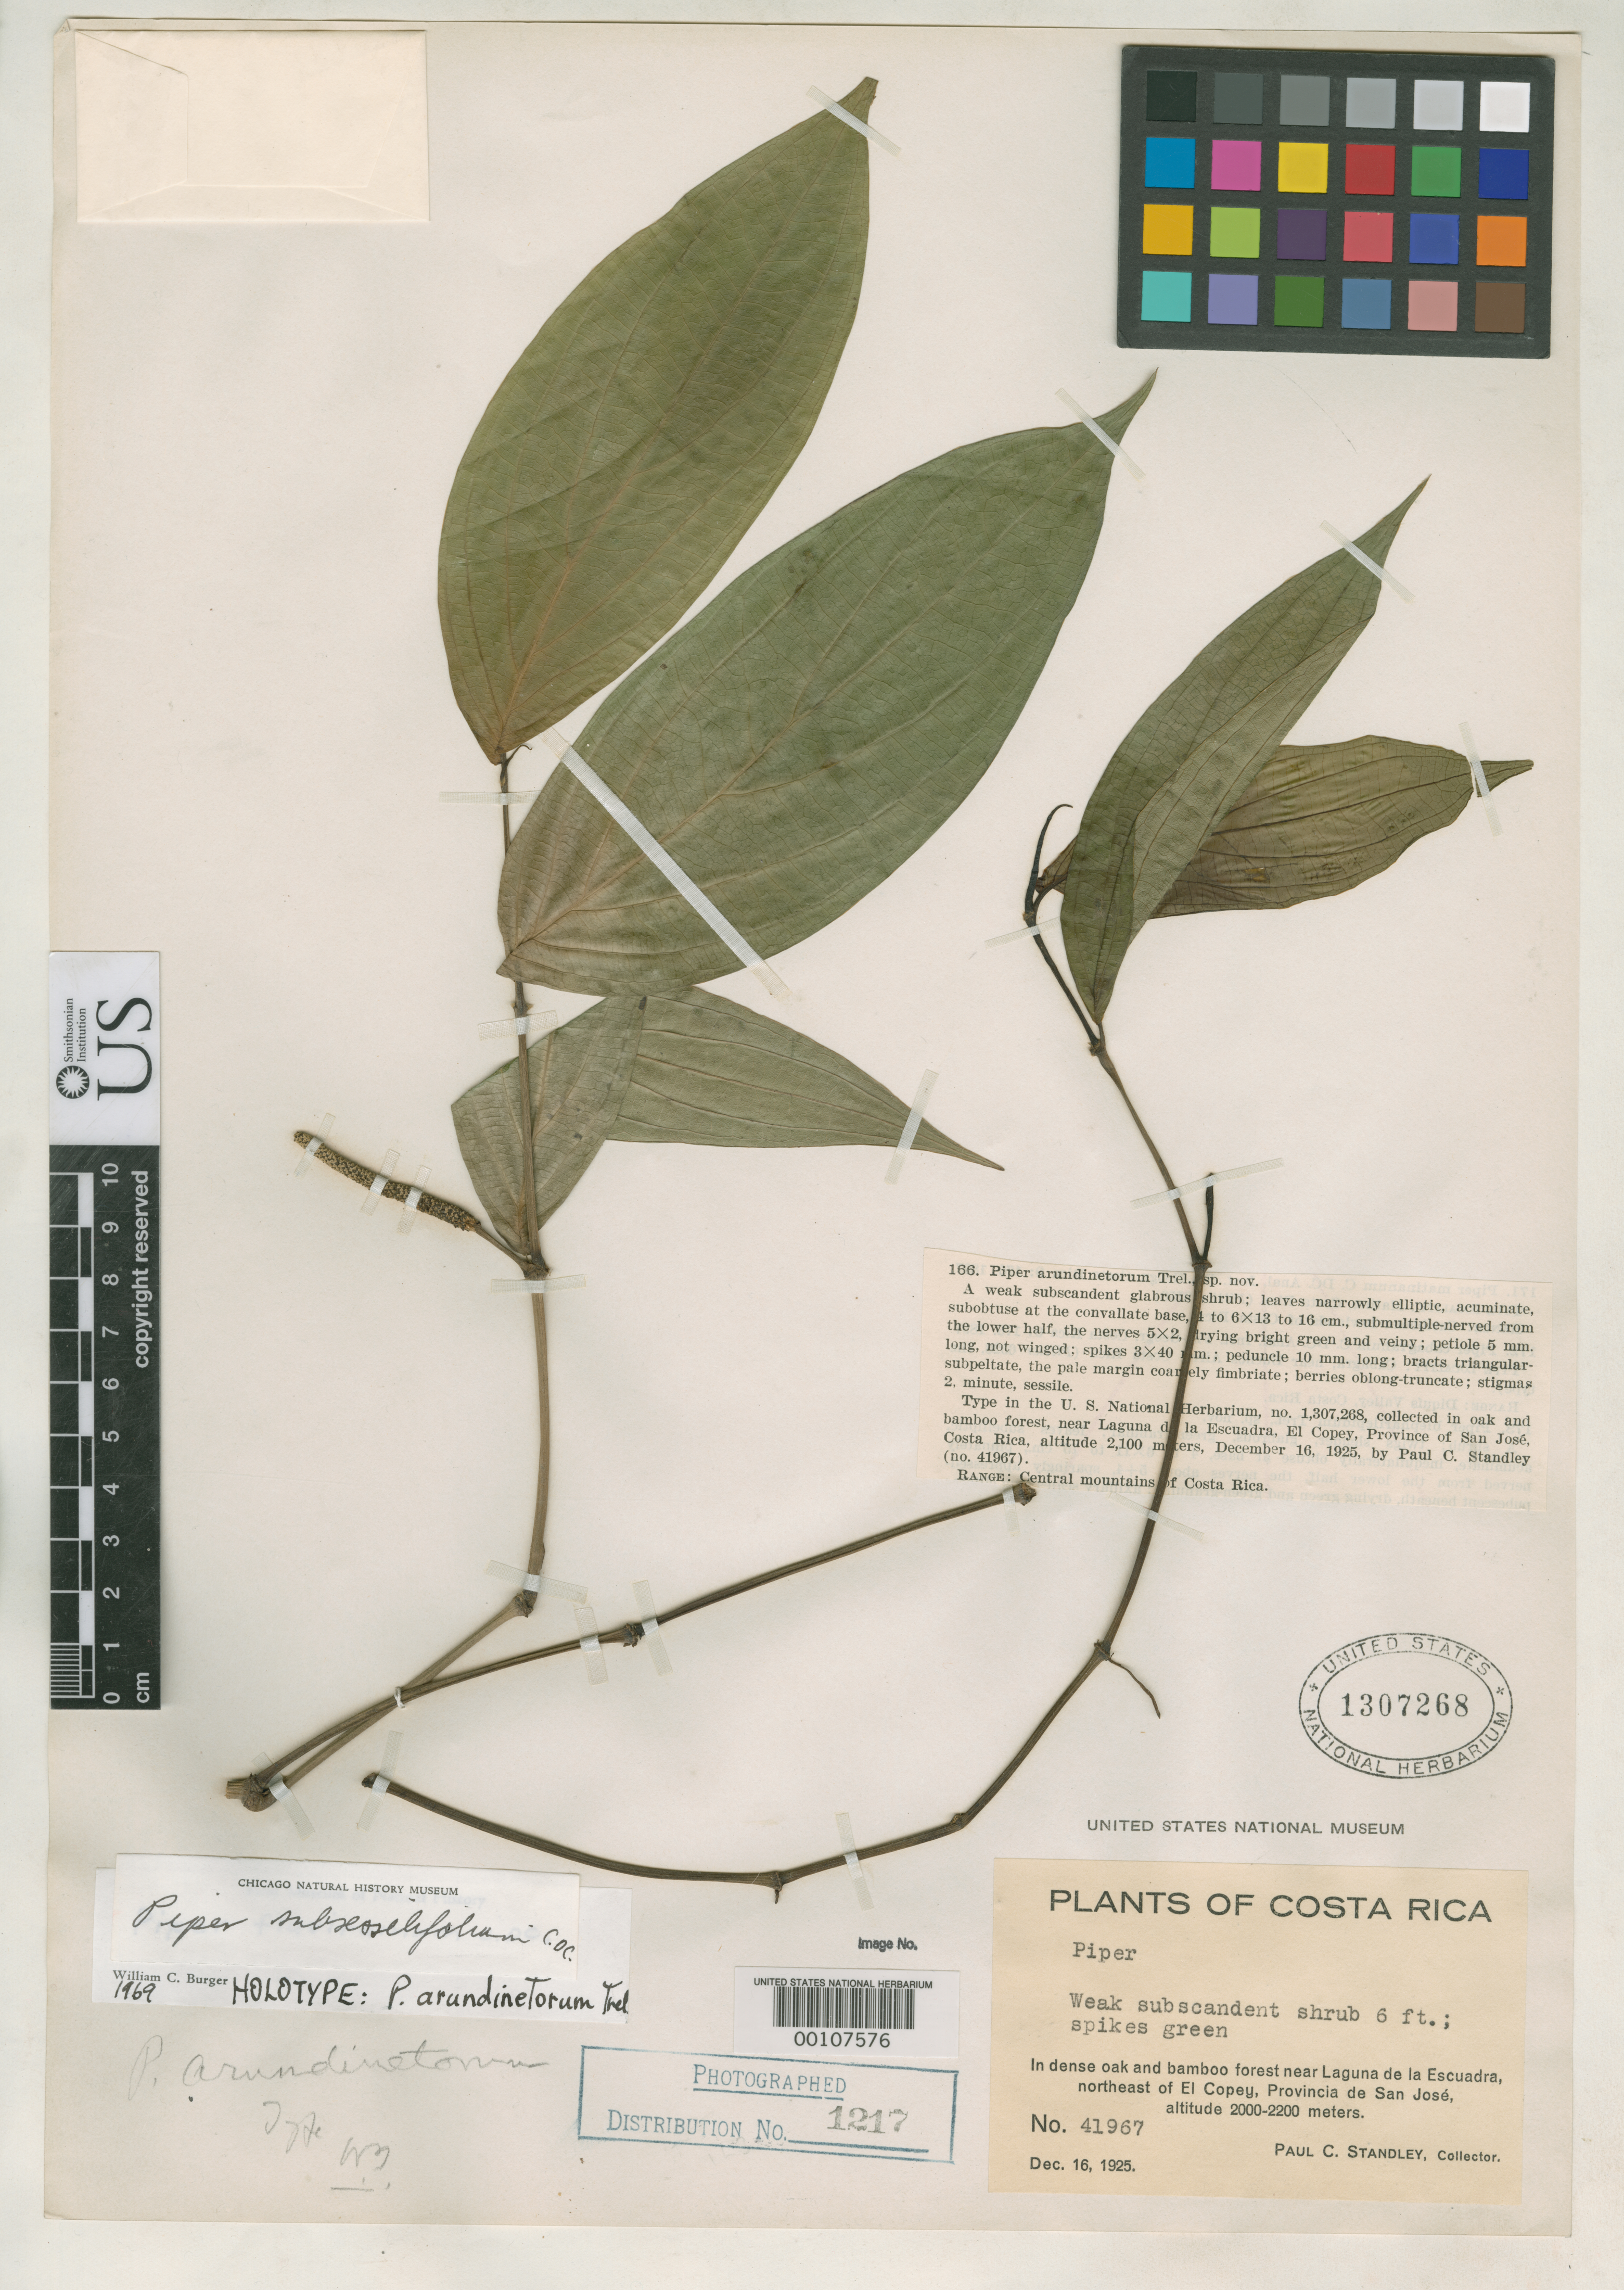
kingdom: Plantae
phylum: Tracheophyta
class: Magnoliopsida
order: Piperales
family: Piperaceae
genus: Piper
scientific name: Piper arundinetorum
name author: Trel.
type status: Holotype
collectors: P. C. Standley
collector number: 41967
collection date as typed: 16 Dec 1925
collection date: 1925-12-16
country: Costa Rica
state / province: San José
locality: Near Laguna de La Escuadra, northeast of El Copey.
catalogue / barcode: US 1307268